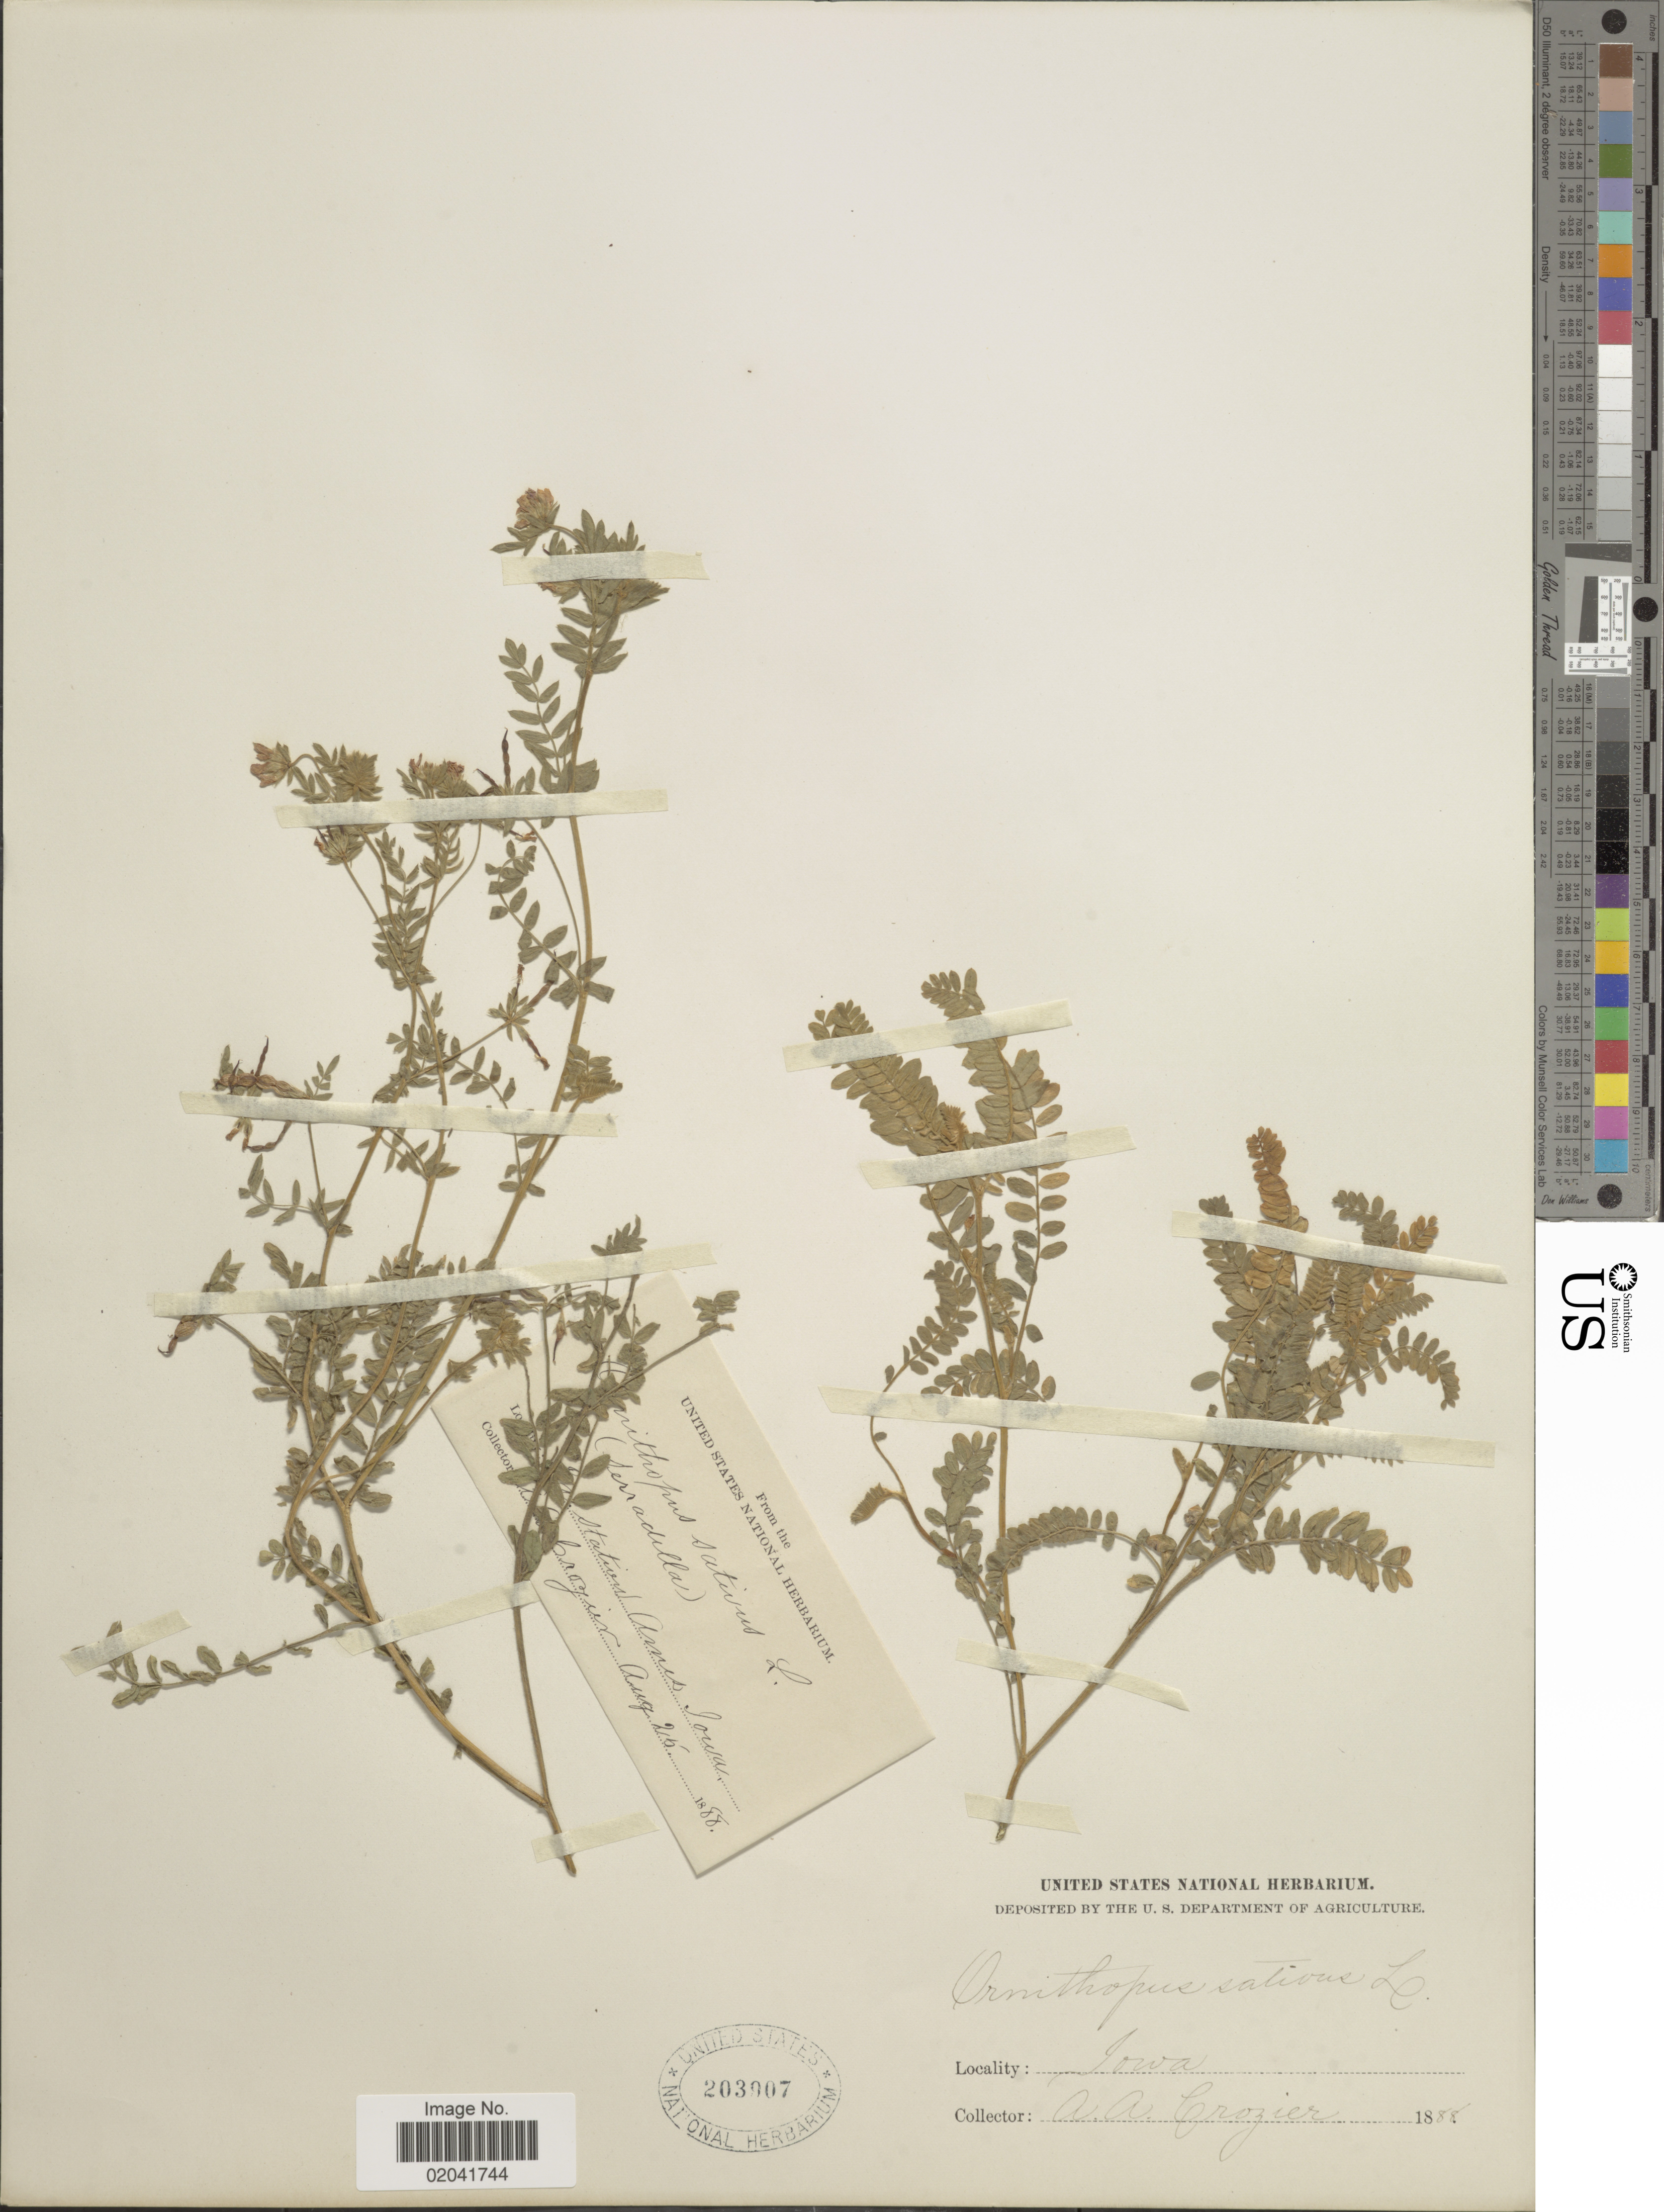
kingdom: Plantae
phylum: Tracheophyta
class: Magnoliopsida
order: Fabales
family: Fabaceae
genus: Ornithopus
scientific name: Ornithopus sativus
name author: Brot.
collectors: A. Crozier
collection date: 1888-08-25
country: United States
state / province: Iowa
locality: [illegible text] Stations Ames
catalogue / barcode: US 203907